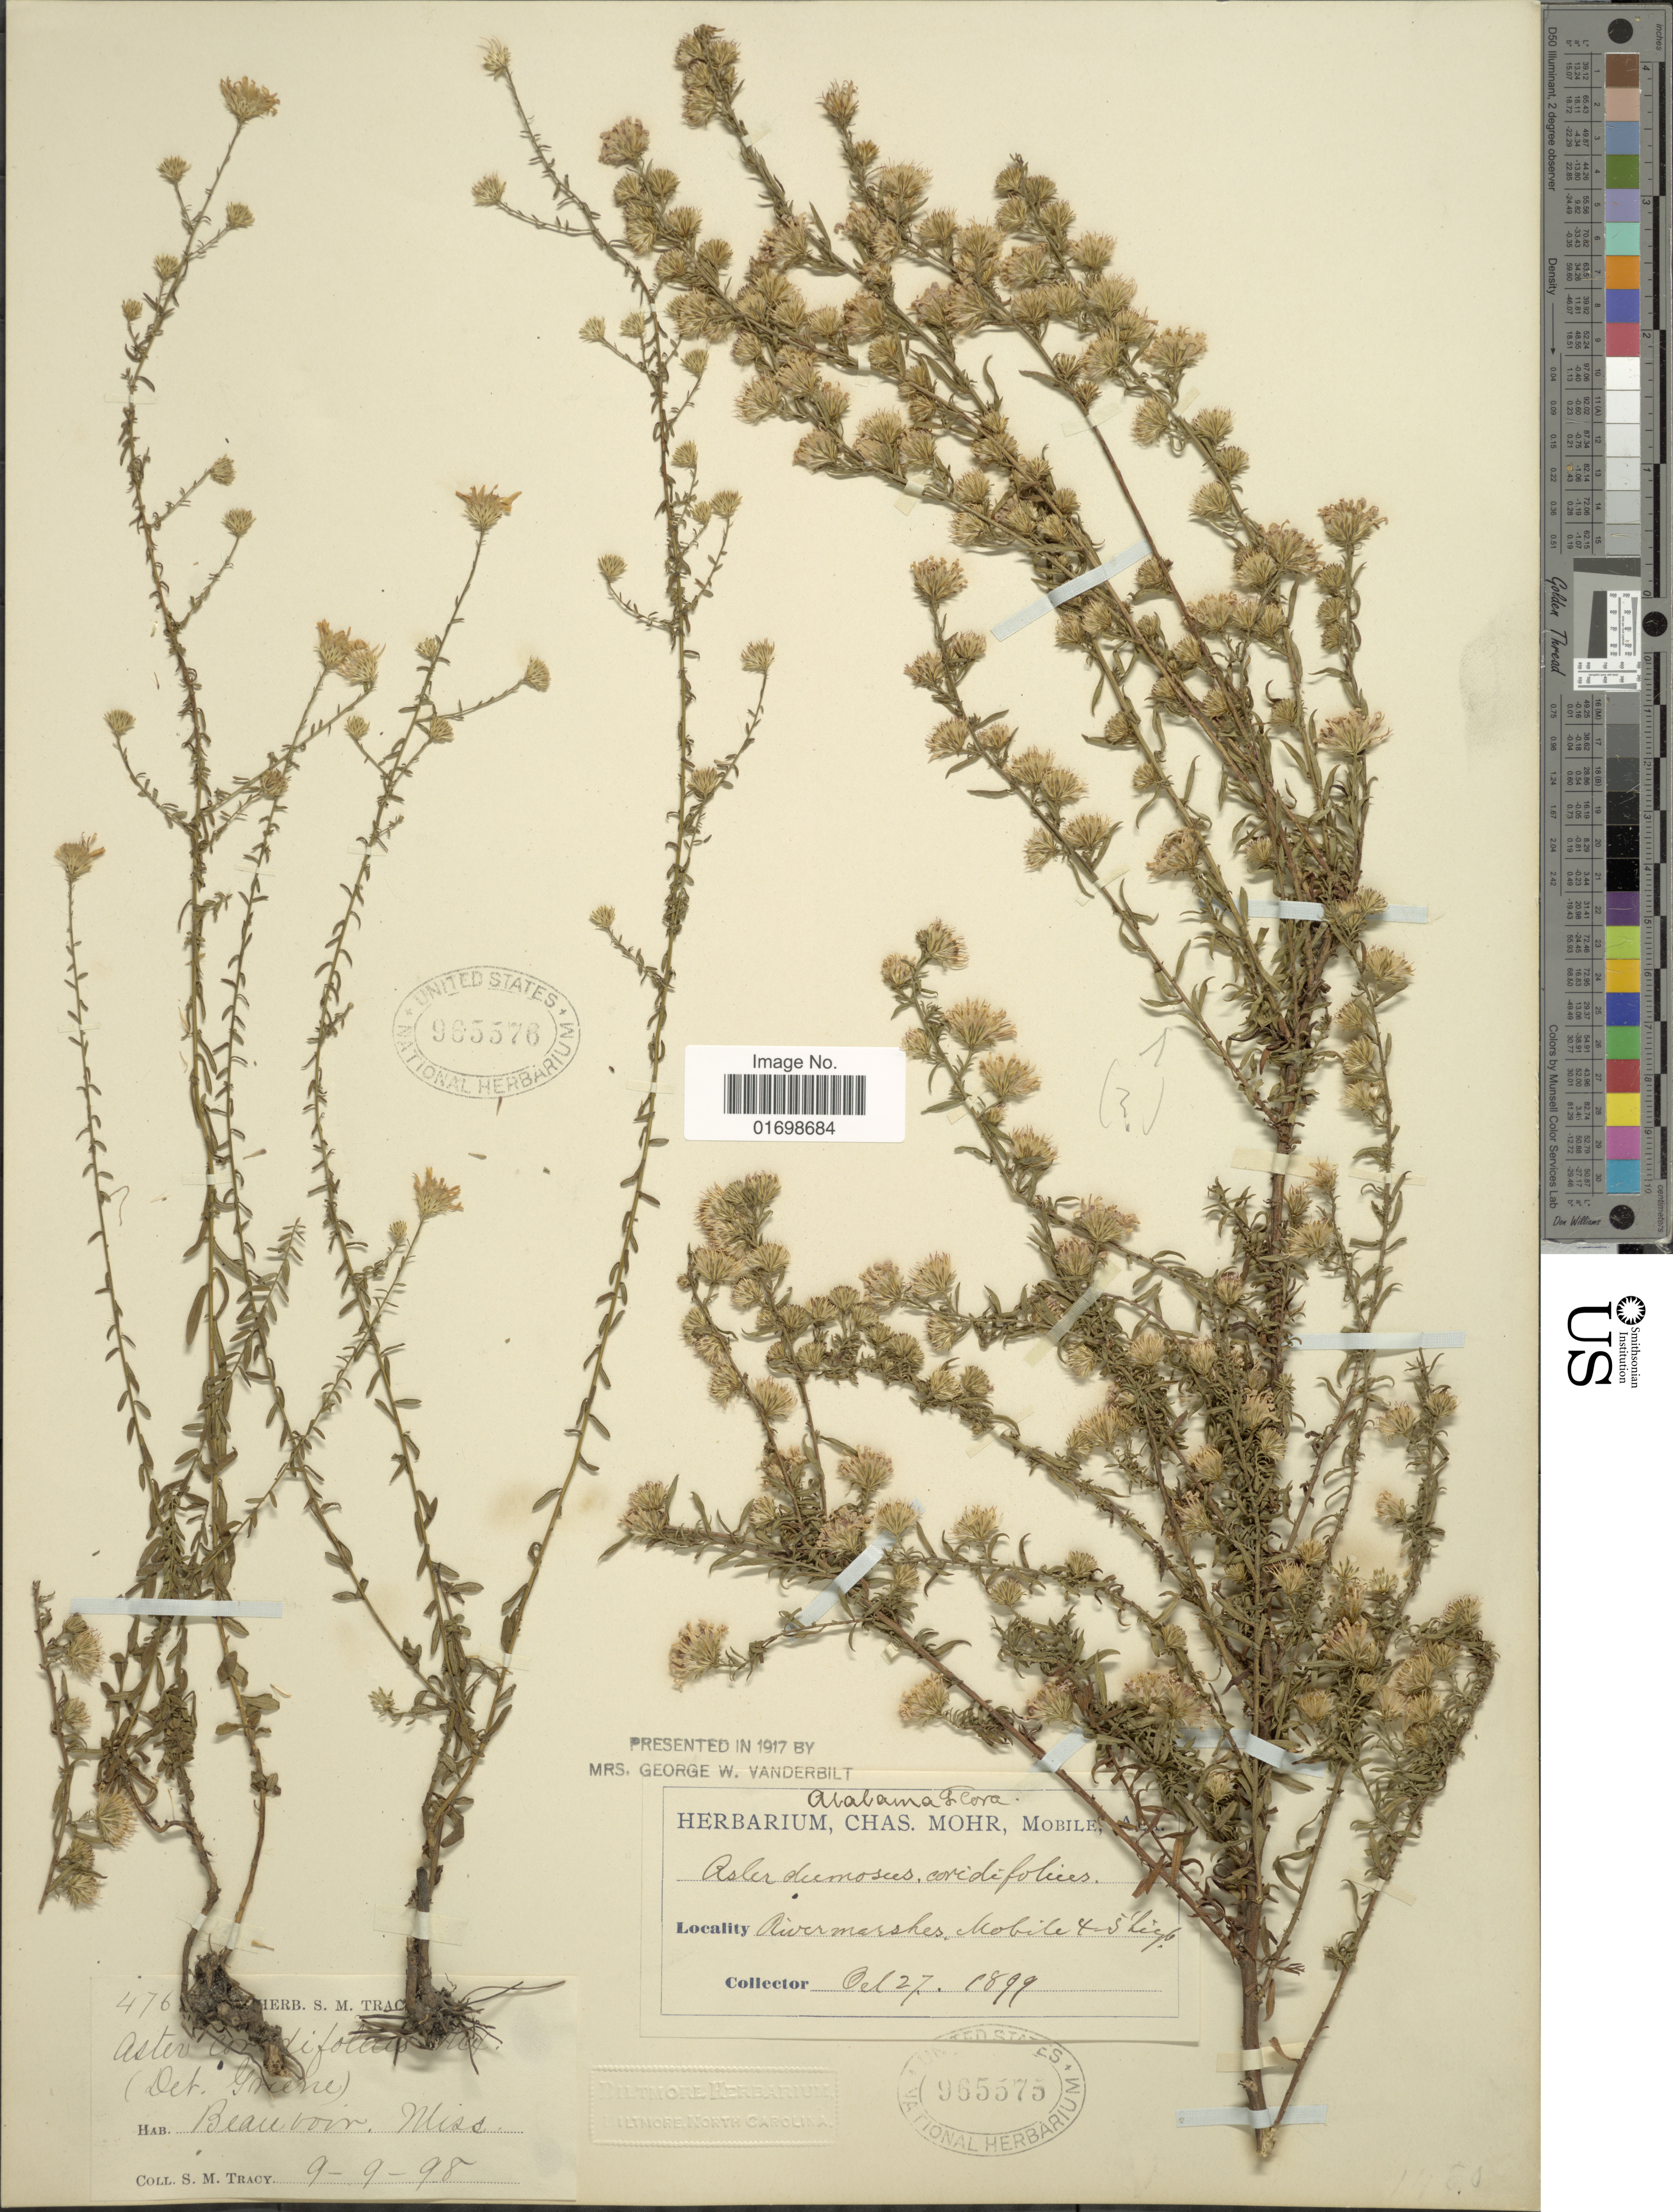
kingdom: Plantae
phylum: Tracheophyta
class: Magnoliopsida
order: Asterales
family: Asteraceae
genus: Symphyotrichum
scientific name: Symphyotrichum dumosum var. coridifolium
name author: (Michx.) Semple et al.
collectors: Mohr, C. T. (herbarium)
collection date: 1899-10-27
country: United States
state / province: Alabama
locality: River marshes, Mobile.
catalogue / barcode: US 965575